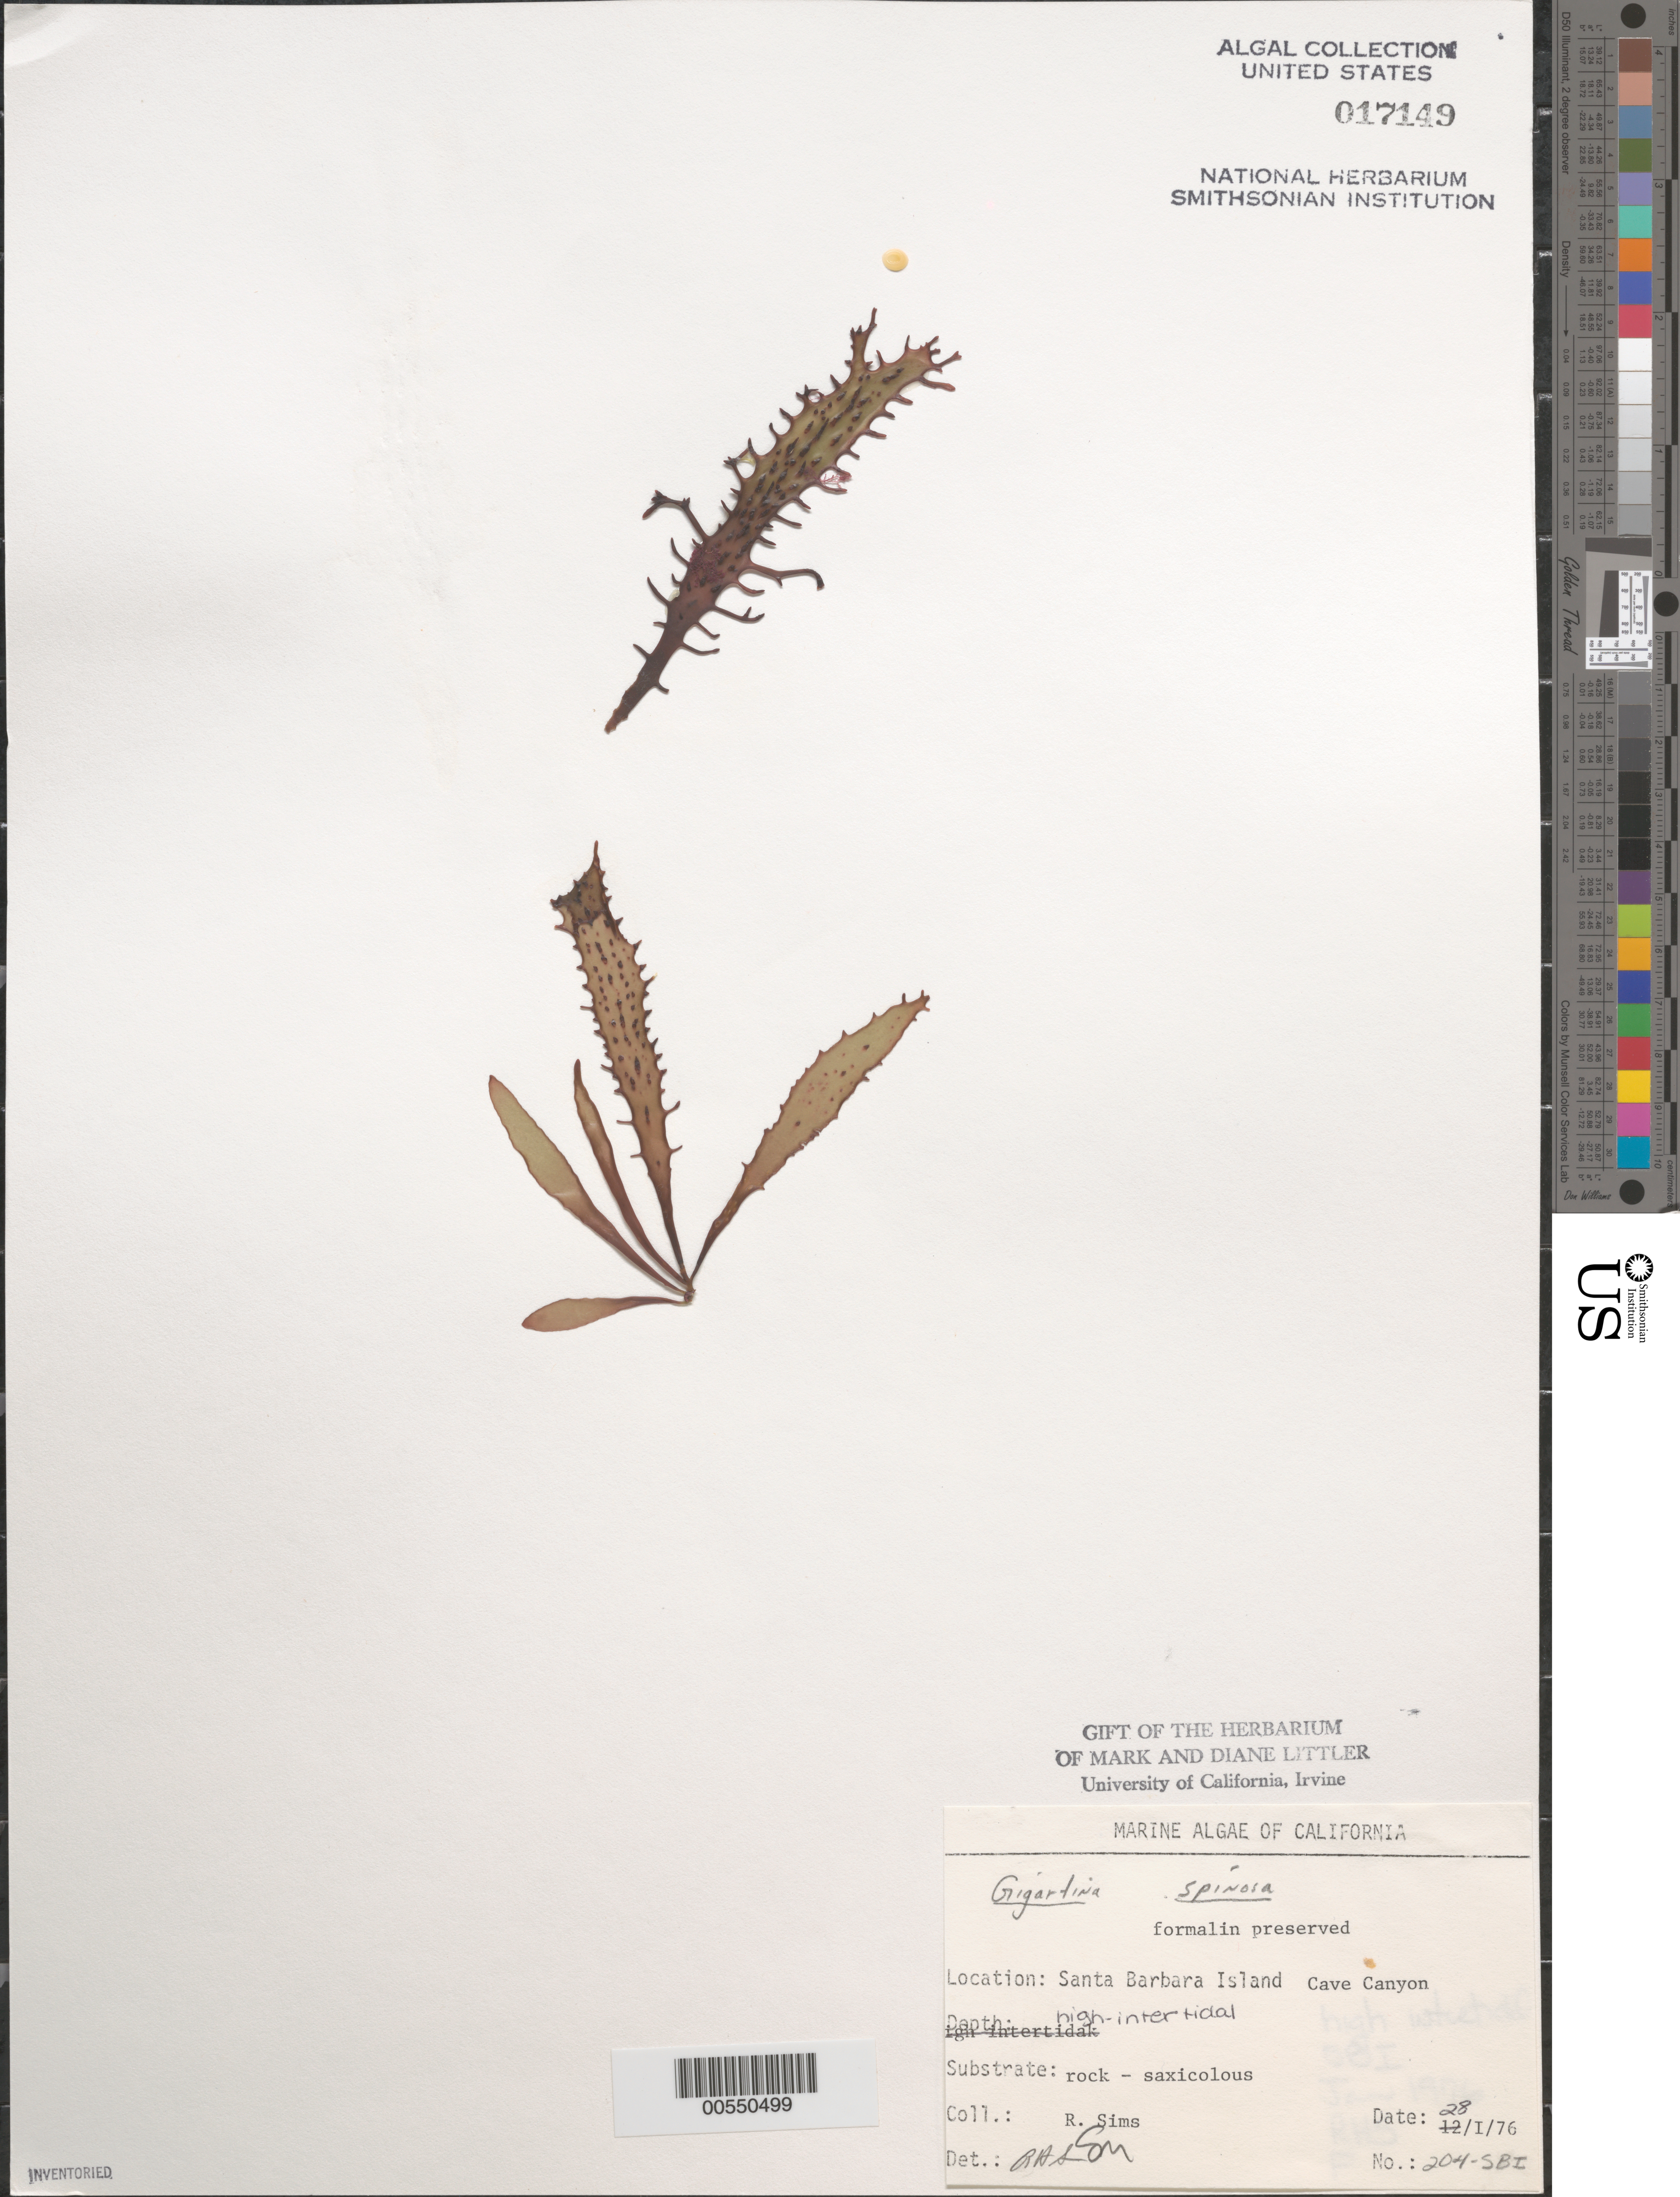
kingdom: Plantae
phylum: Rhodophyta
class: Florideophyceae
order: Gigartinales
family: Gigartinaceae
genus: Chondracanthus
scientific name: Chondracanthus spinosus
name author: (Kütz.) Guiry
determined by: Algae name updating Project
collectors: R. H. Sims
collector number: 204-sbi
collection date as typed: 28 Jan 1976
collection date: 1976-01-28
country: United States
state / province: California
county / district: Santa Barbara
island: Santa Barbara Island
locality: Cave Canyon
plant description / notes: BLM-SOCALBIGHT Rocky Intertidal Survey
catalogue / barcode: US 17149